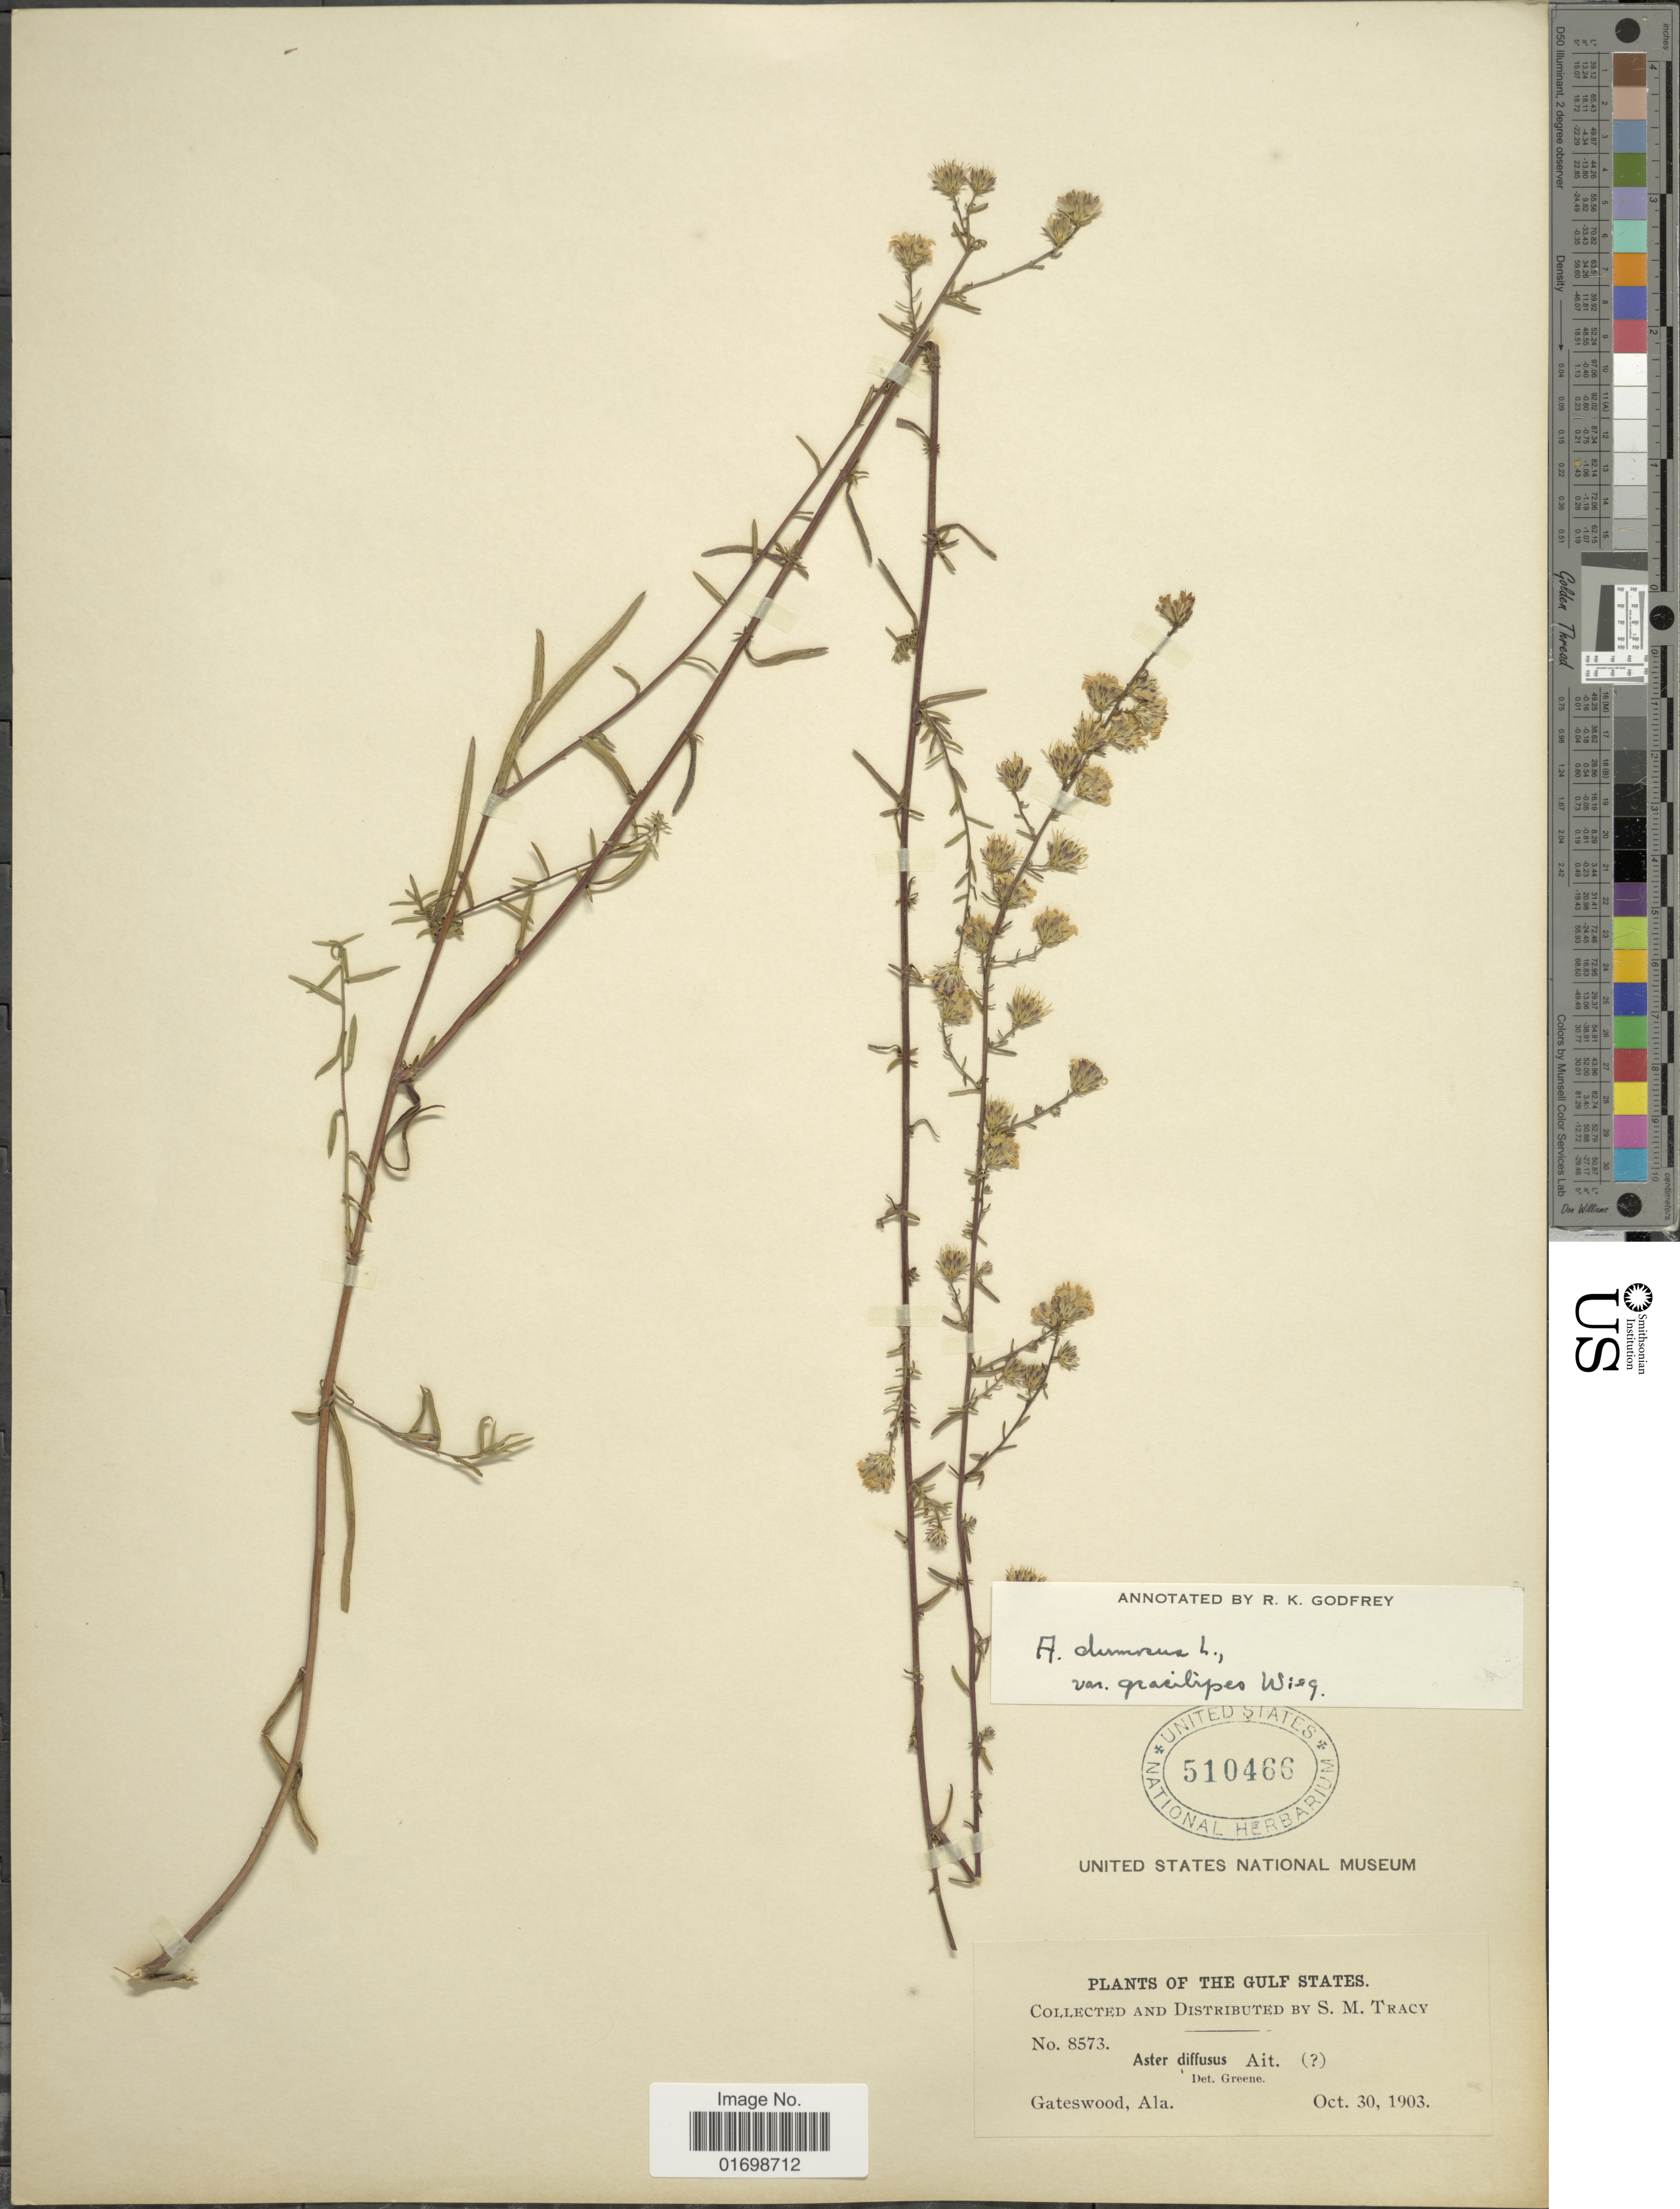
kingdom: Plantae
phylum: Tracheophyta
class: Magnoliopsida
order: Asterales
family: Asteraceae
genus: Symphyotrichum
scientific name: Symphyotrichum dumosum var. gracilipes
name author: (Wiegand) G.L. Nesom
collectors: S. M. Tracy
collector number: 8573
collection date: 1903-10-30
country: United States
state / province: Alabama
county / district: Baldwin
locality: Gateswood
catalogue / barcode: US 510466